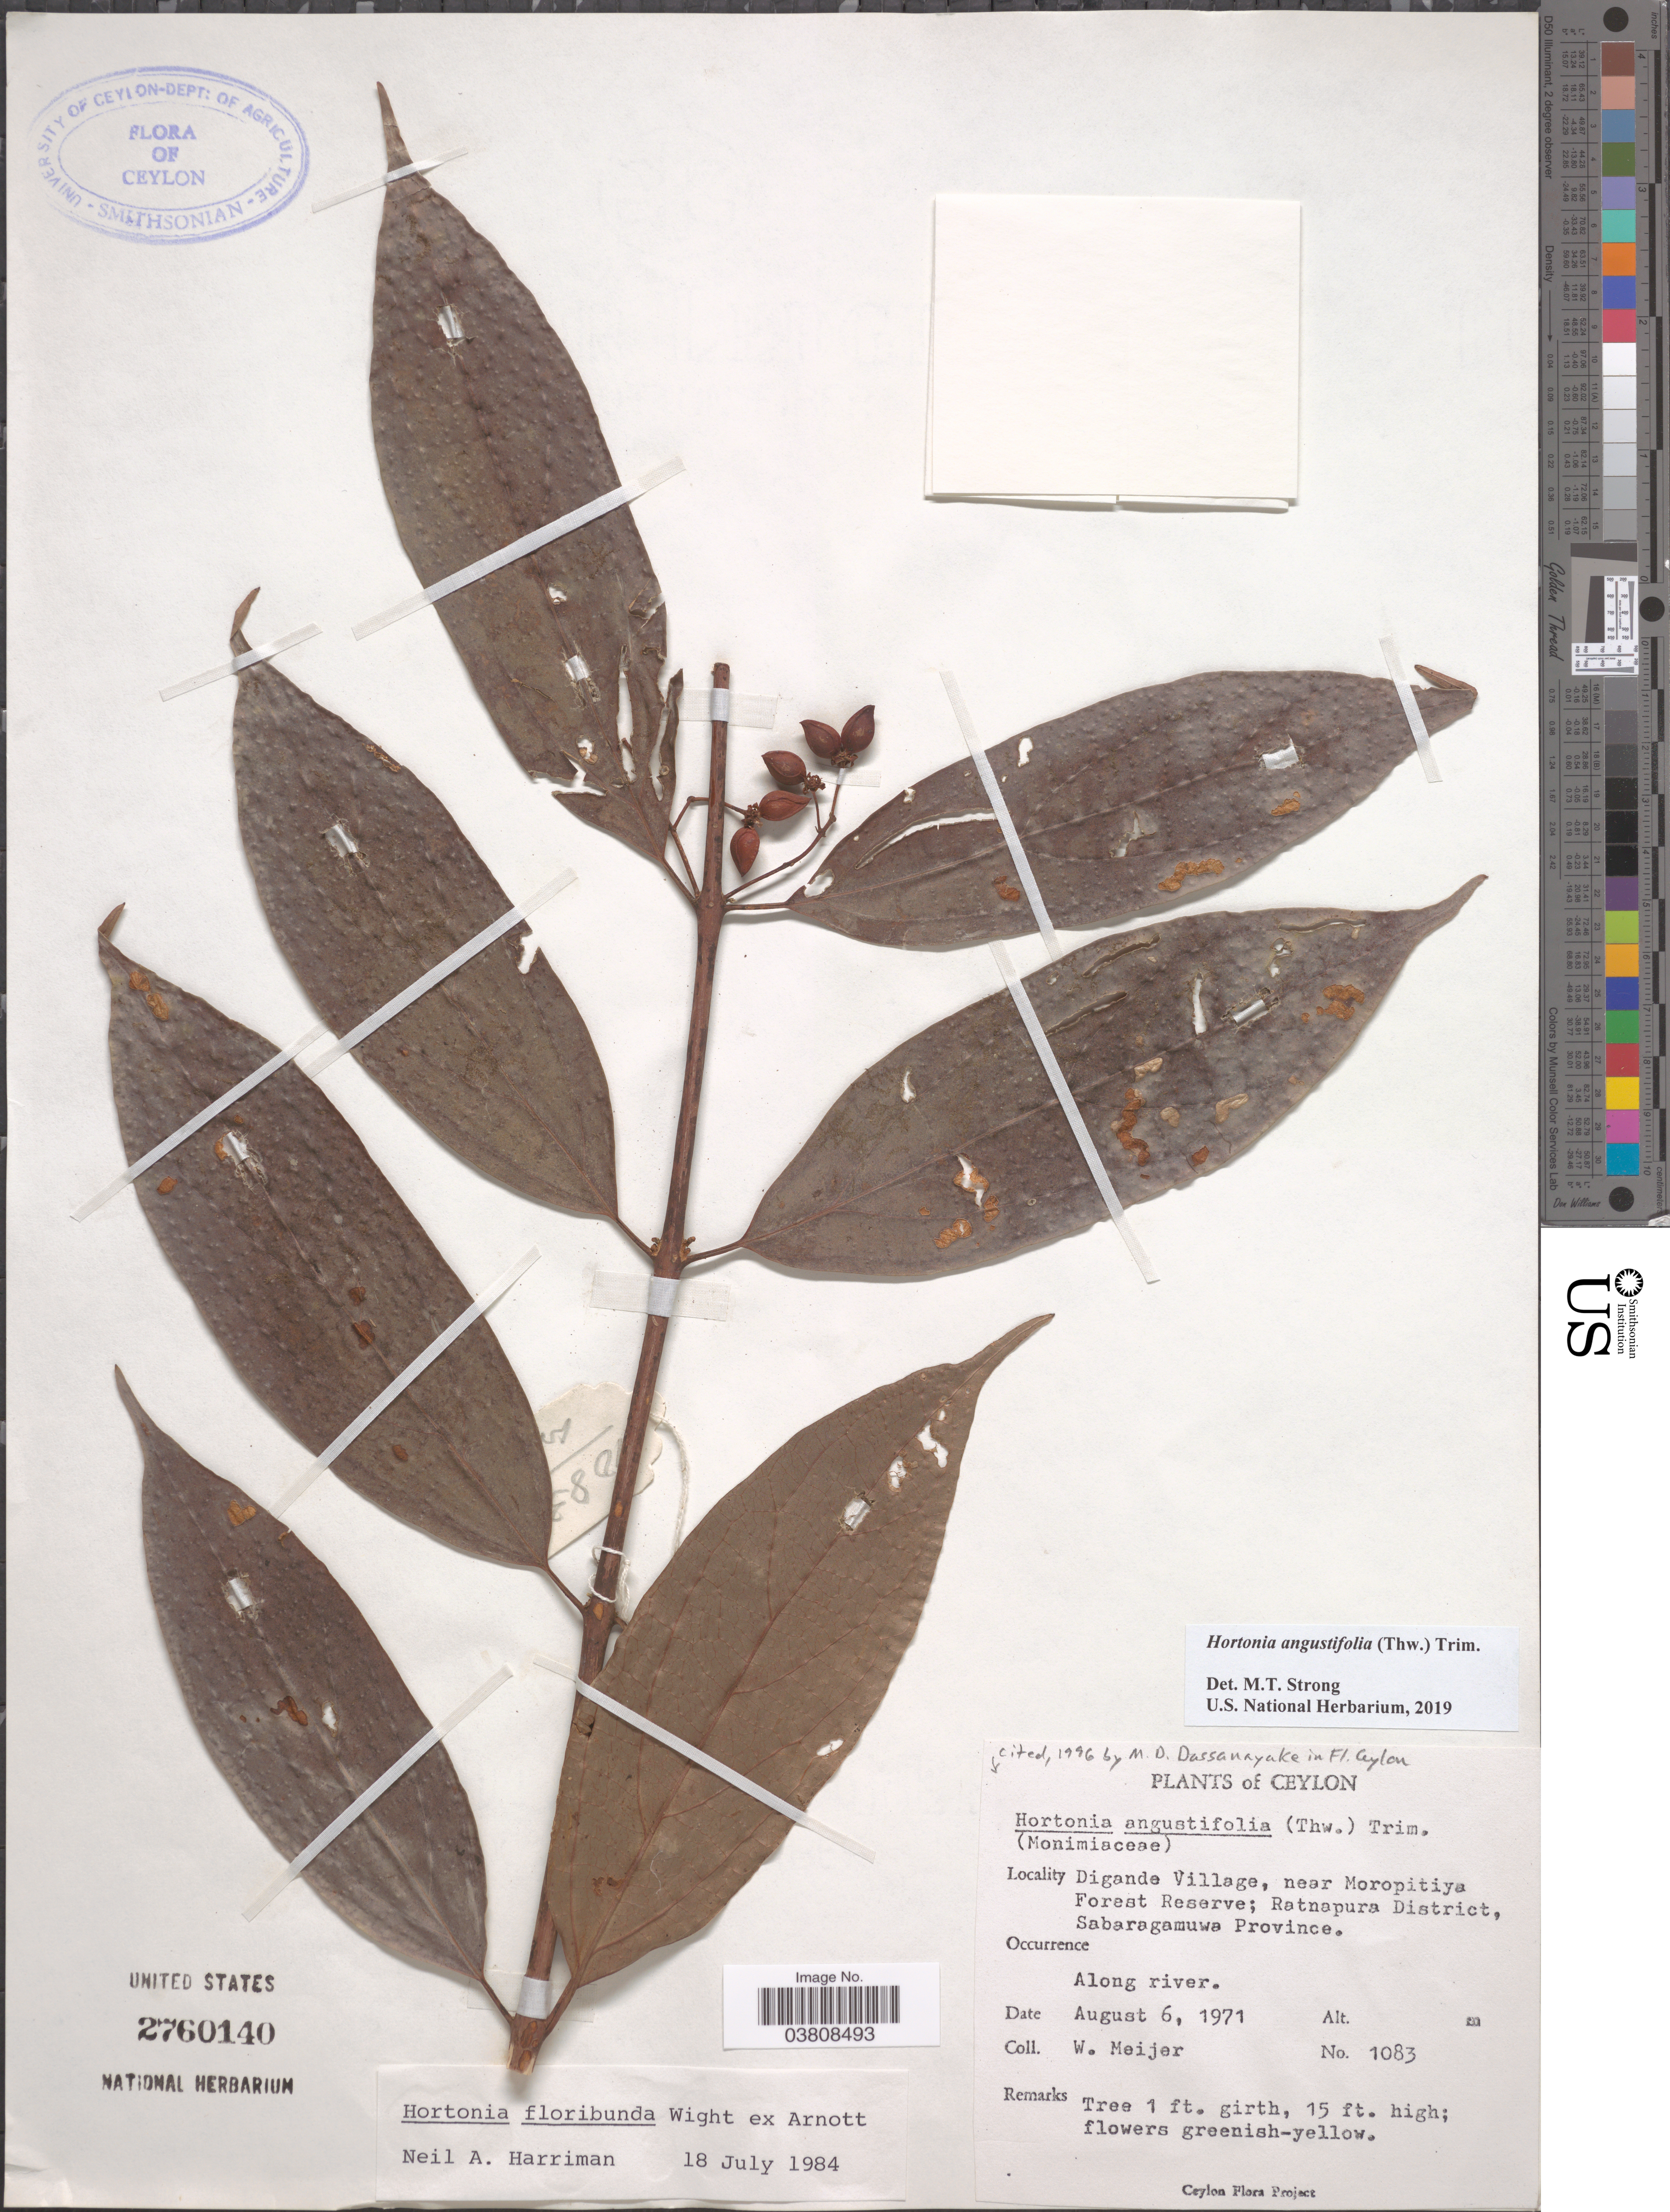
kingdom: Plantae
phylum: Tracheophyta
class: Magnoliopsida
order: Laurales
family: Monimiaceae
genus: Hortonia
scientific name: Hortonia angustifolia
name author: Trimen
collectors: W. Meijer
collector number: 1083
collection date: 1971-08-06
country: Sri Lanka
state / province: Sabaragamuwa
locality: Ceylon. Digande Village, near Moropitiya Forest Reserve; Ratnapura District. Along river.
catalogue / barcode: US 2760140